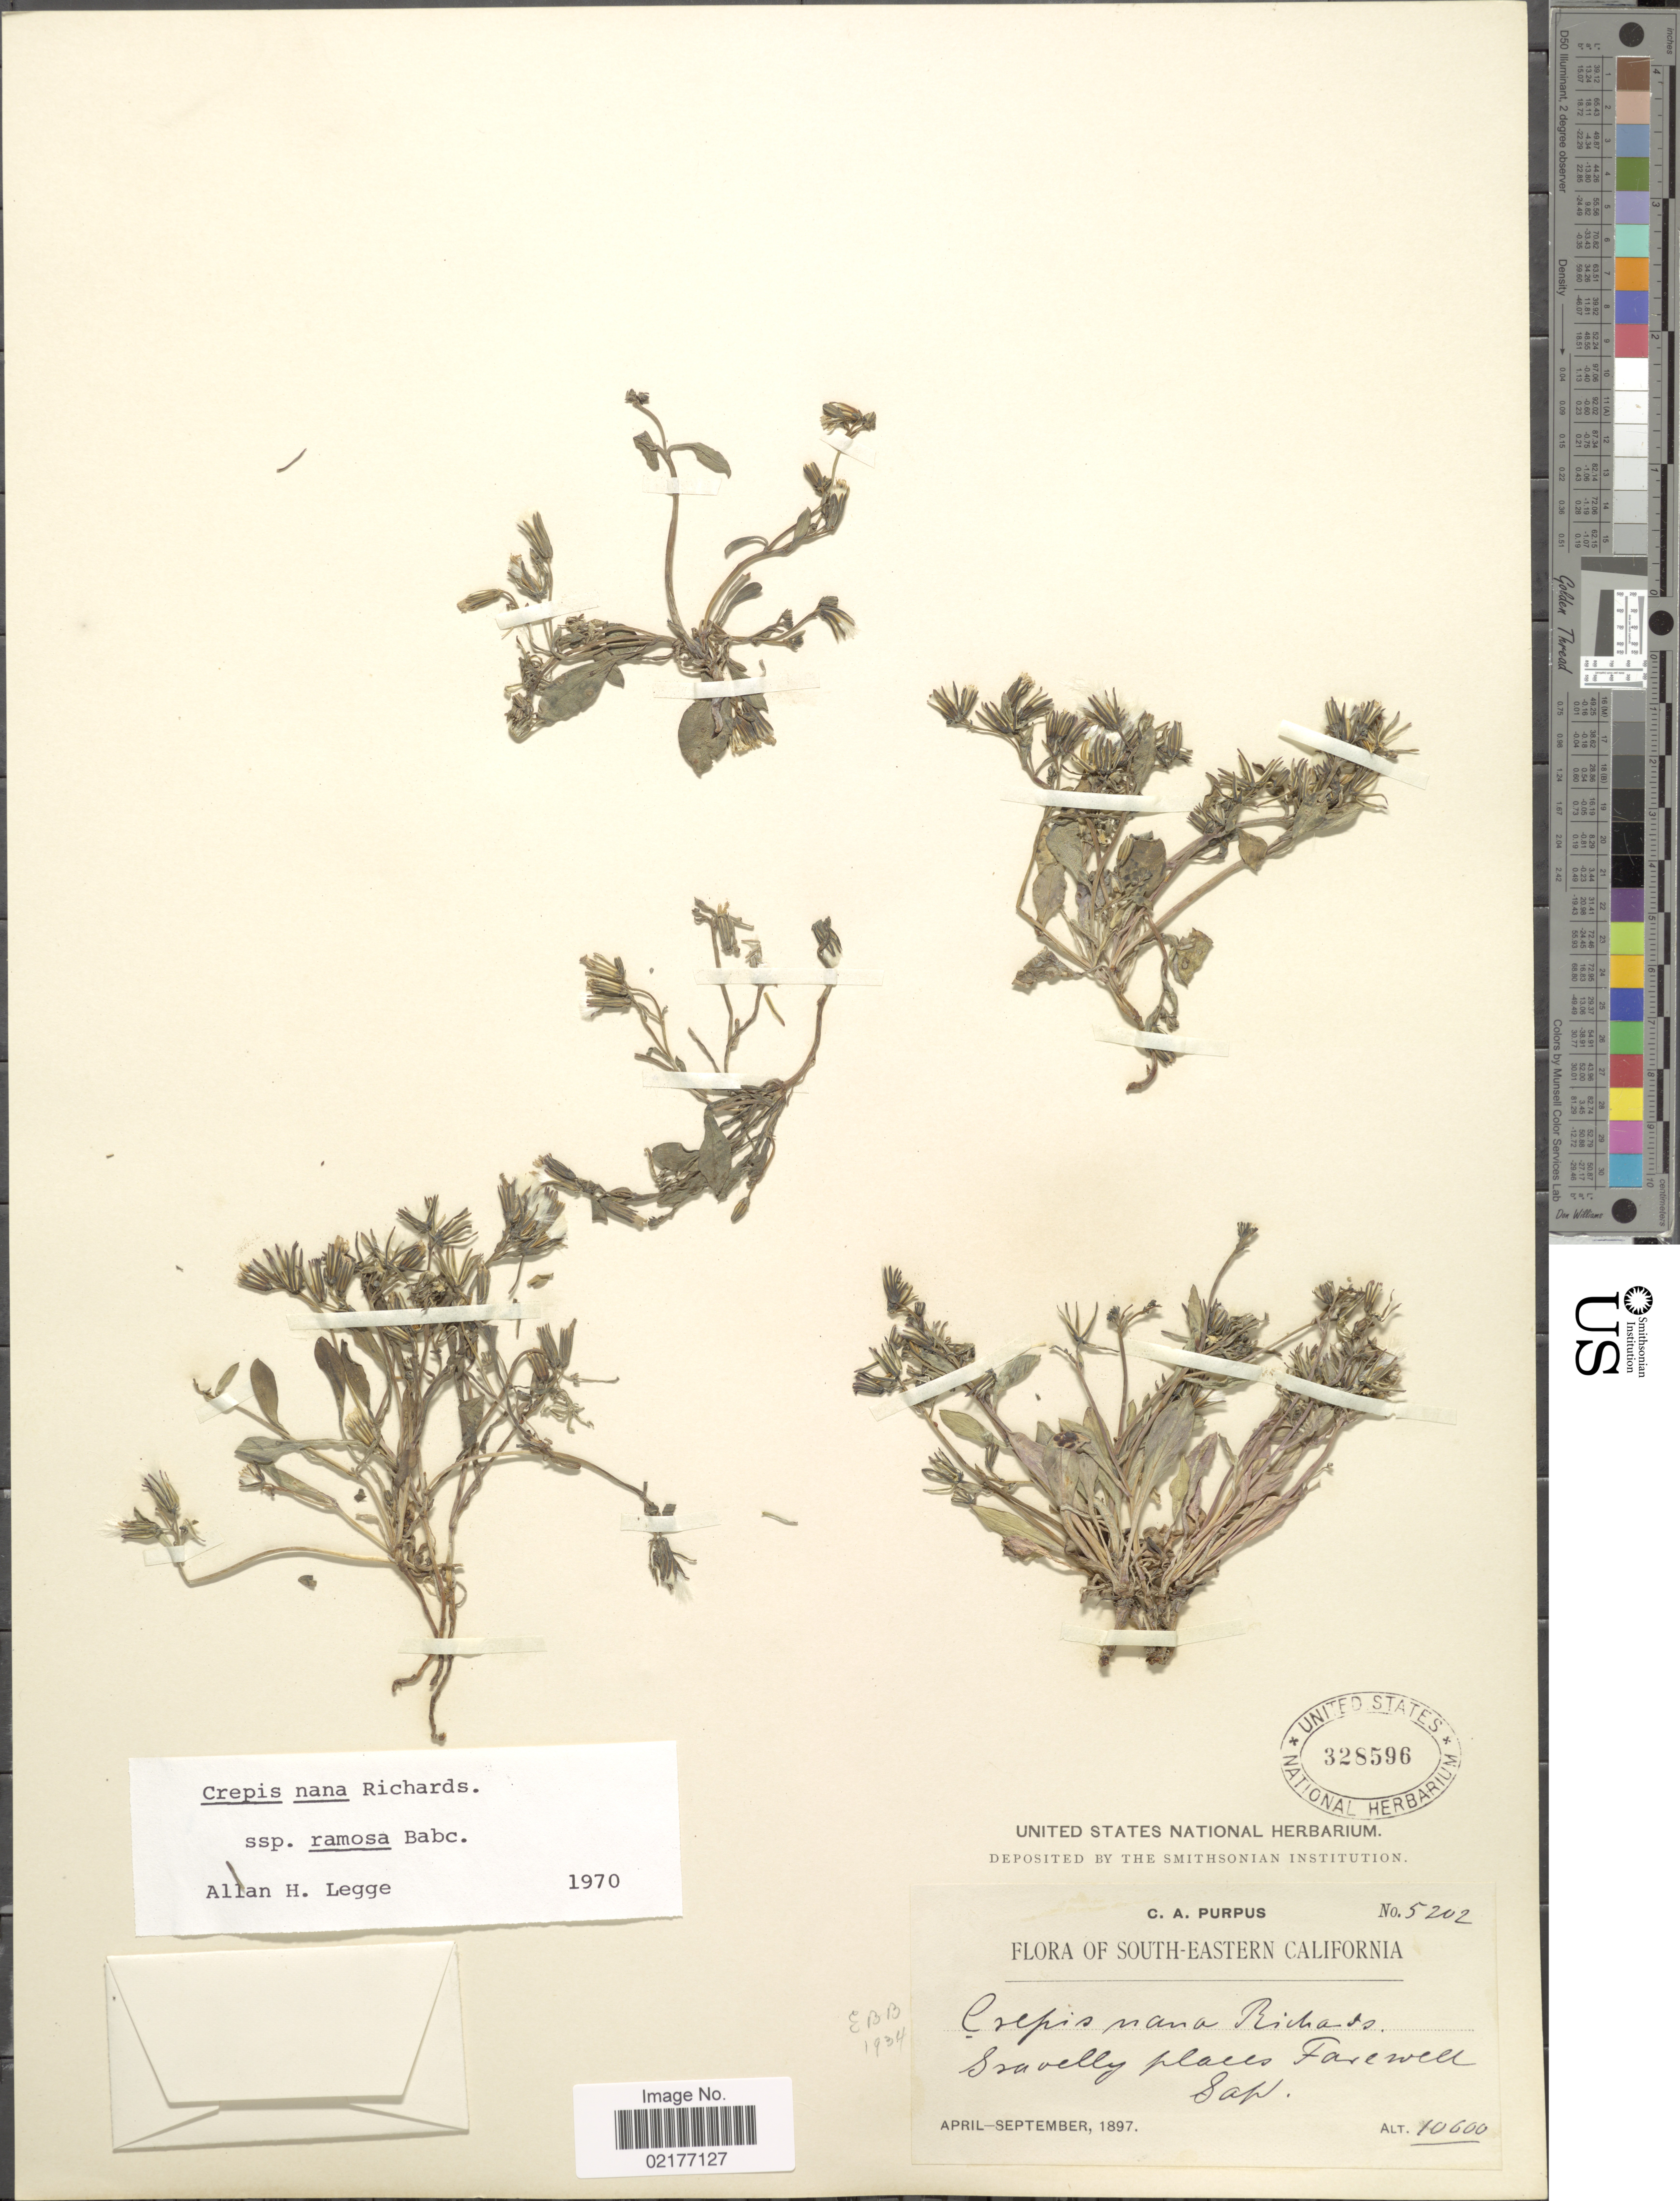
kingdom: Plantae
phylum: Tracheophyta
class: Magnoliopsida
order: Asterales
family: Asteraceae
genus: Askellia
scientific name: Askellia pygmaea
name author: (Ledeb.) Sennikov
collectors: C. A. Purpus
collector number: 5202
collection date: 1897-04/1897-09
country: United States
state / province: California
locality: South-Eastern California, Gravelly places Farewell Gap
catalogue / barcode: US 328596